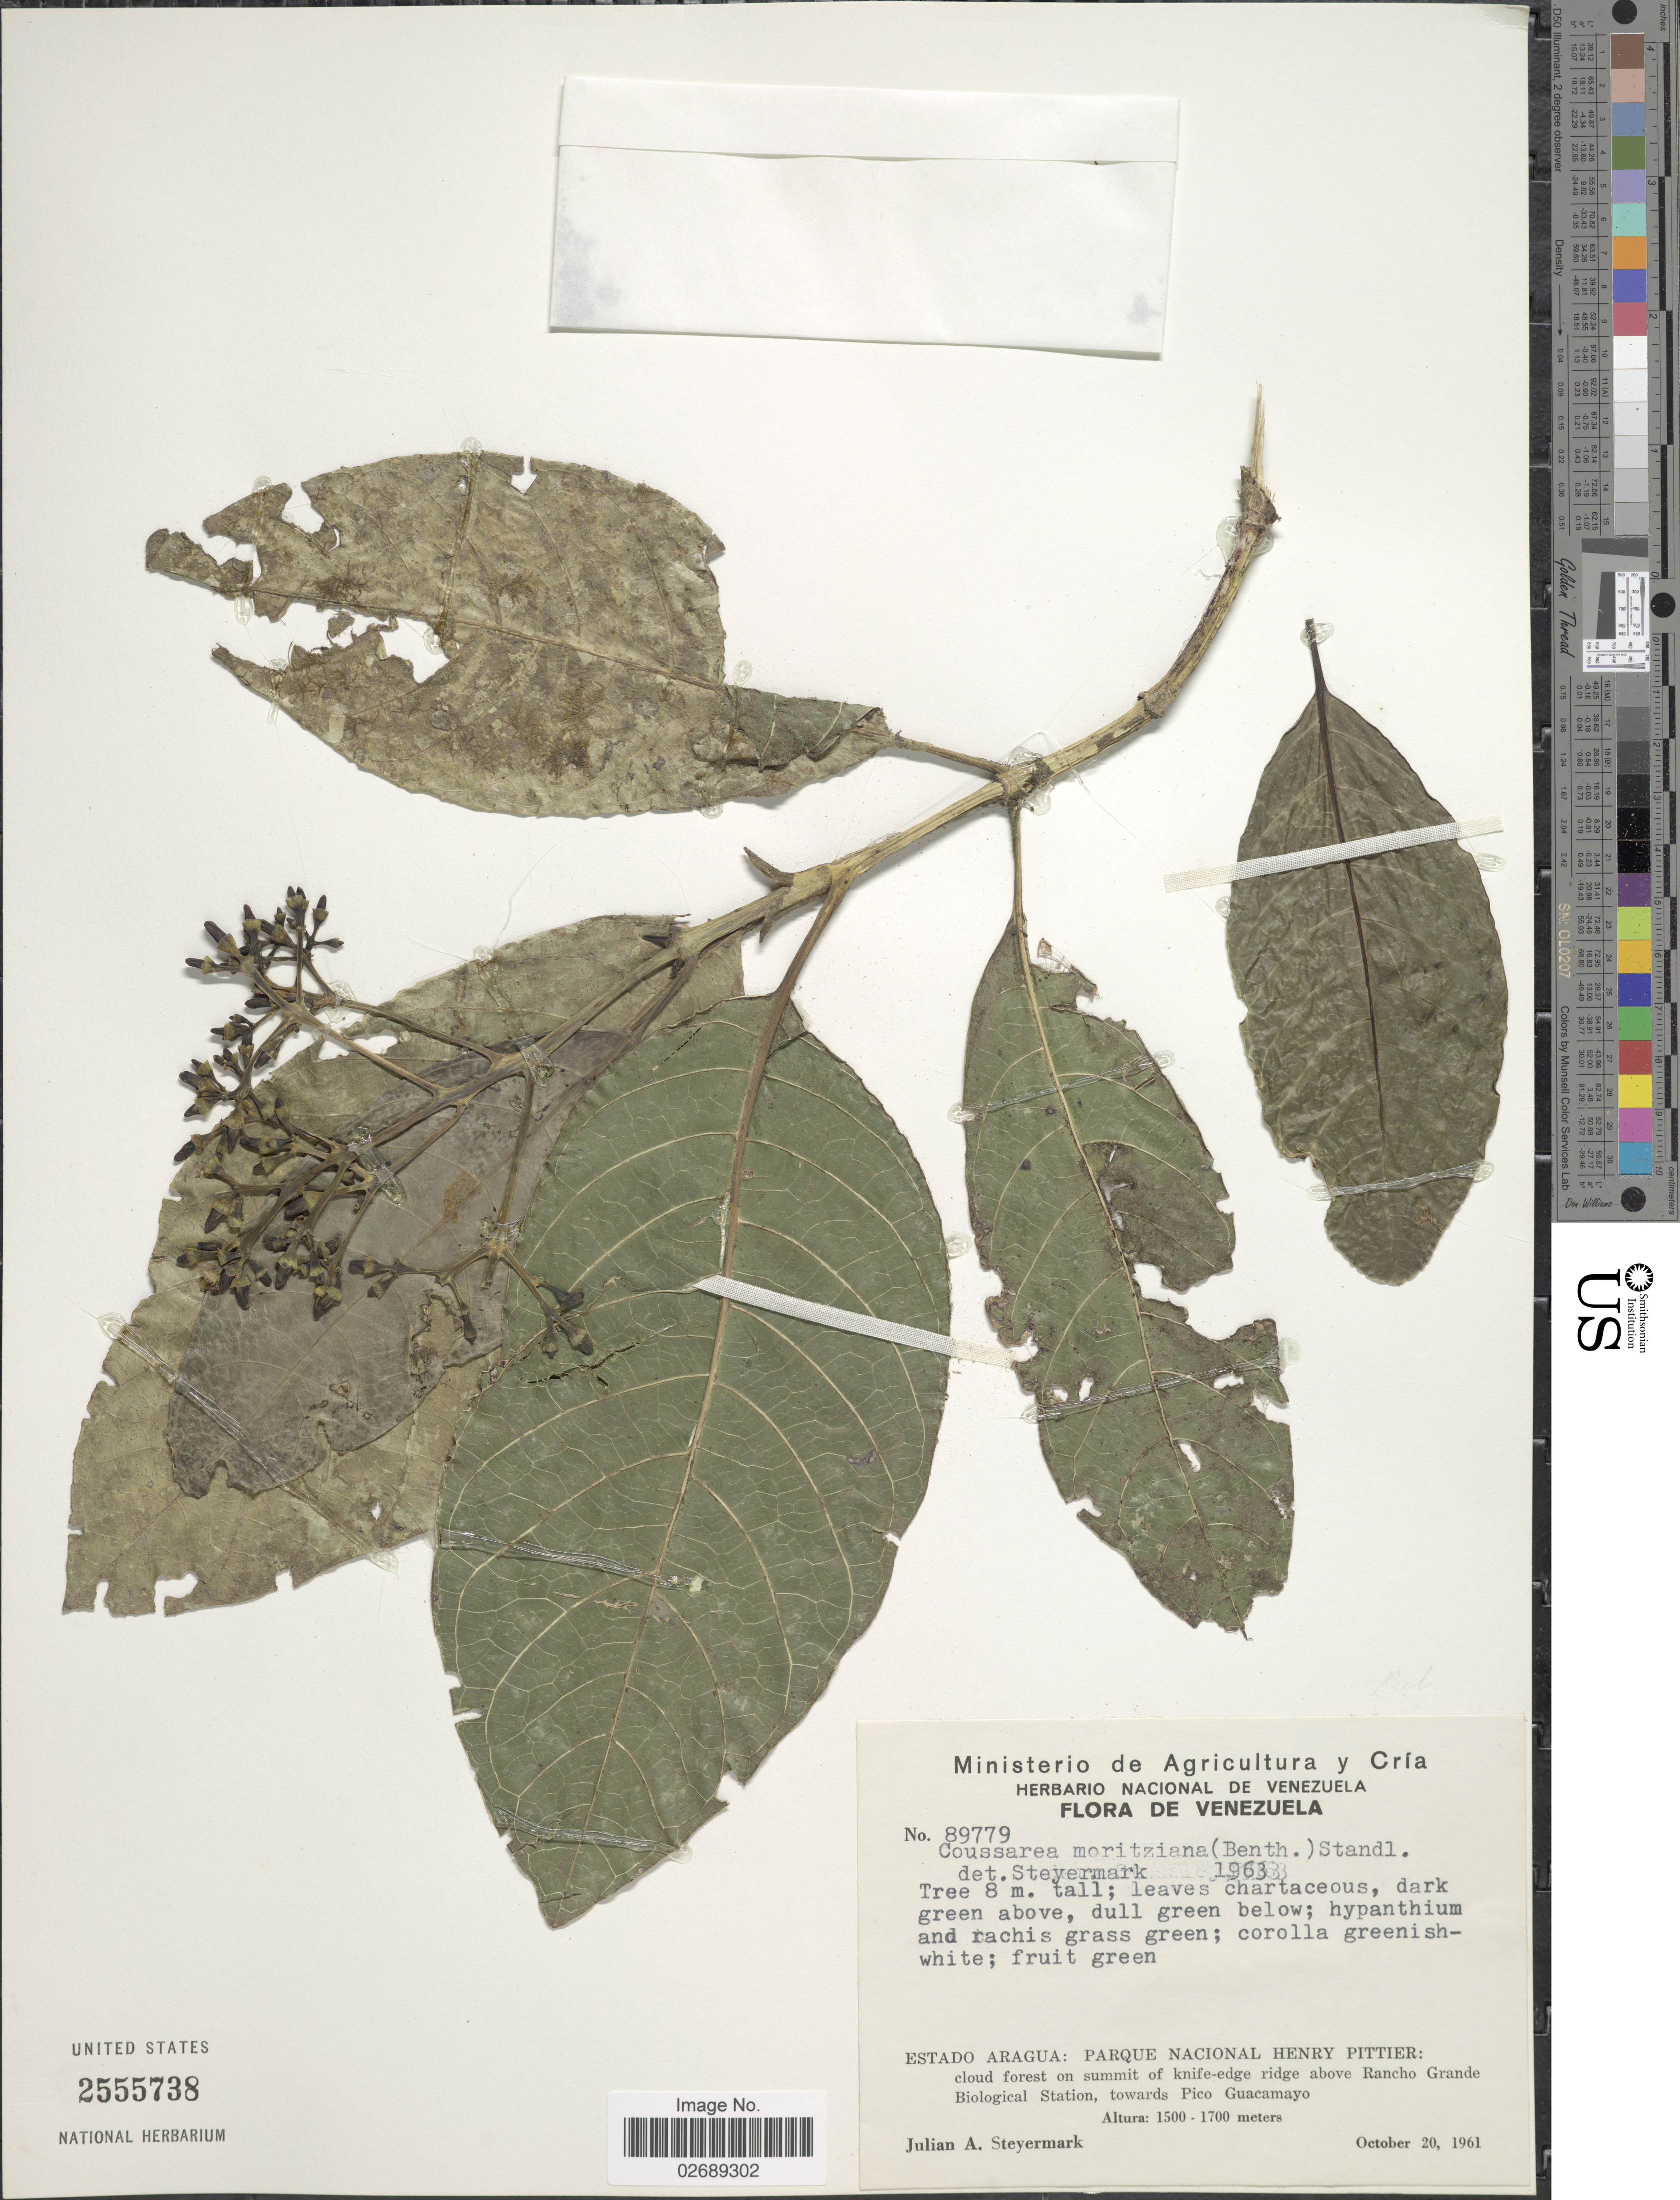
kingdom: Plantae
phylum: Tracheophyta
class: Magnoliopsida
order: Gentianales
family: Rubiaceae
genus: Coussarea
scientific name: Coussarea moritziana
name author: (Benth.) Standl.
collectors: J. Steyermark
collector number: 89779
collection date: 1961-10-20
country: Venezuela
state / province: Aragua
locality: Parque Nacional Henry Pittier: cloud forest on summit of knife edge ridge above Rancho Grande Biological Station, towards Pico Guacamayo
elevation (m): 1500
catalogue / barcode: US 2555738